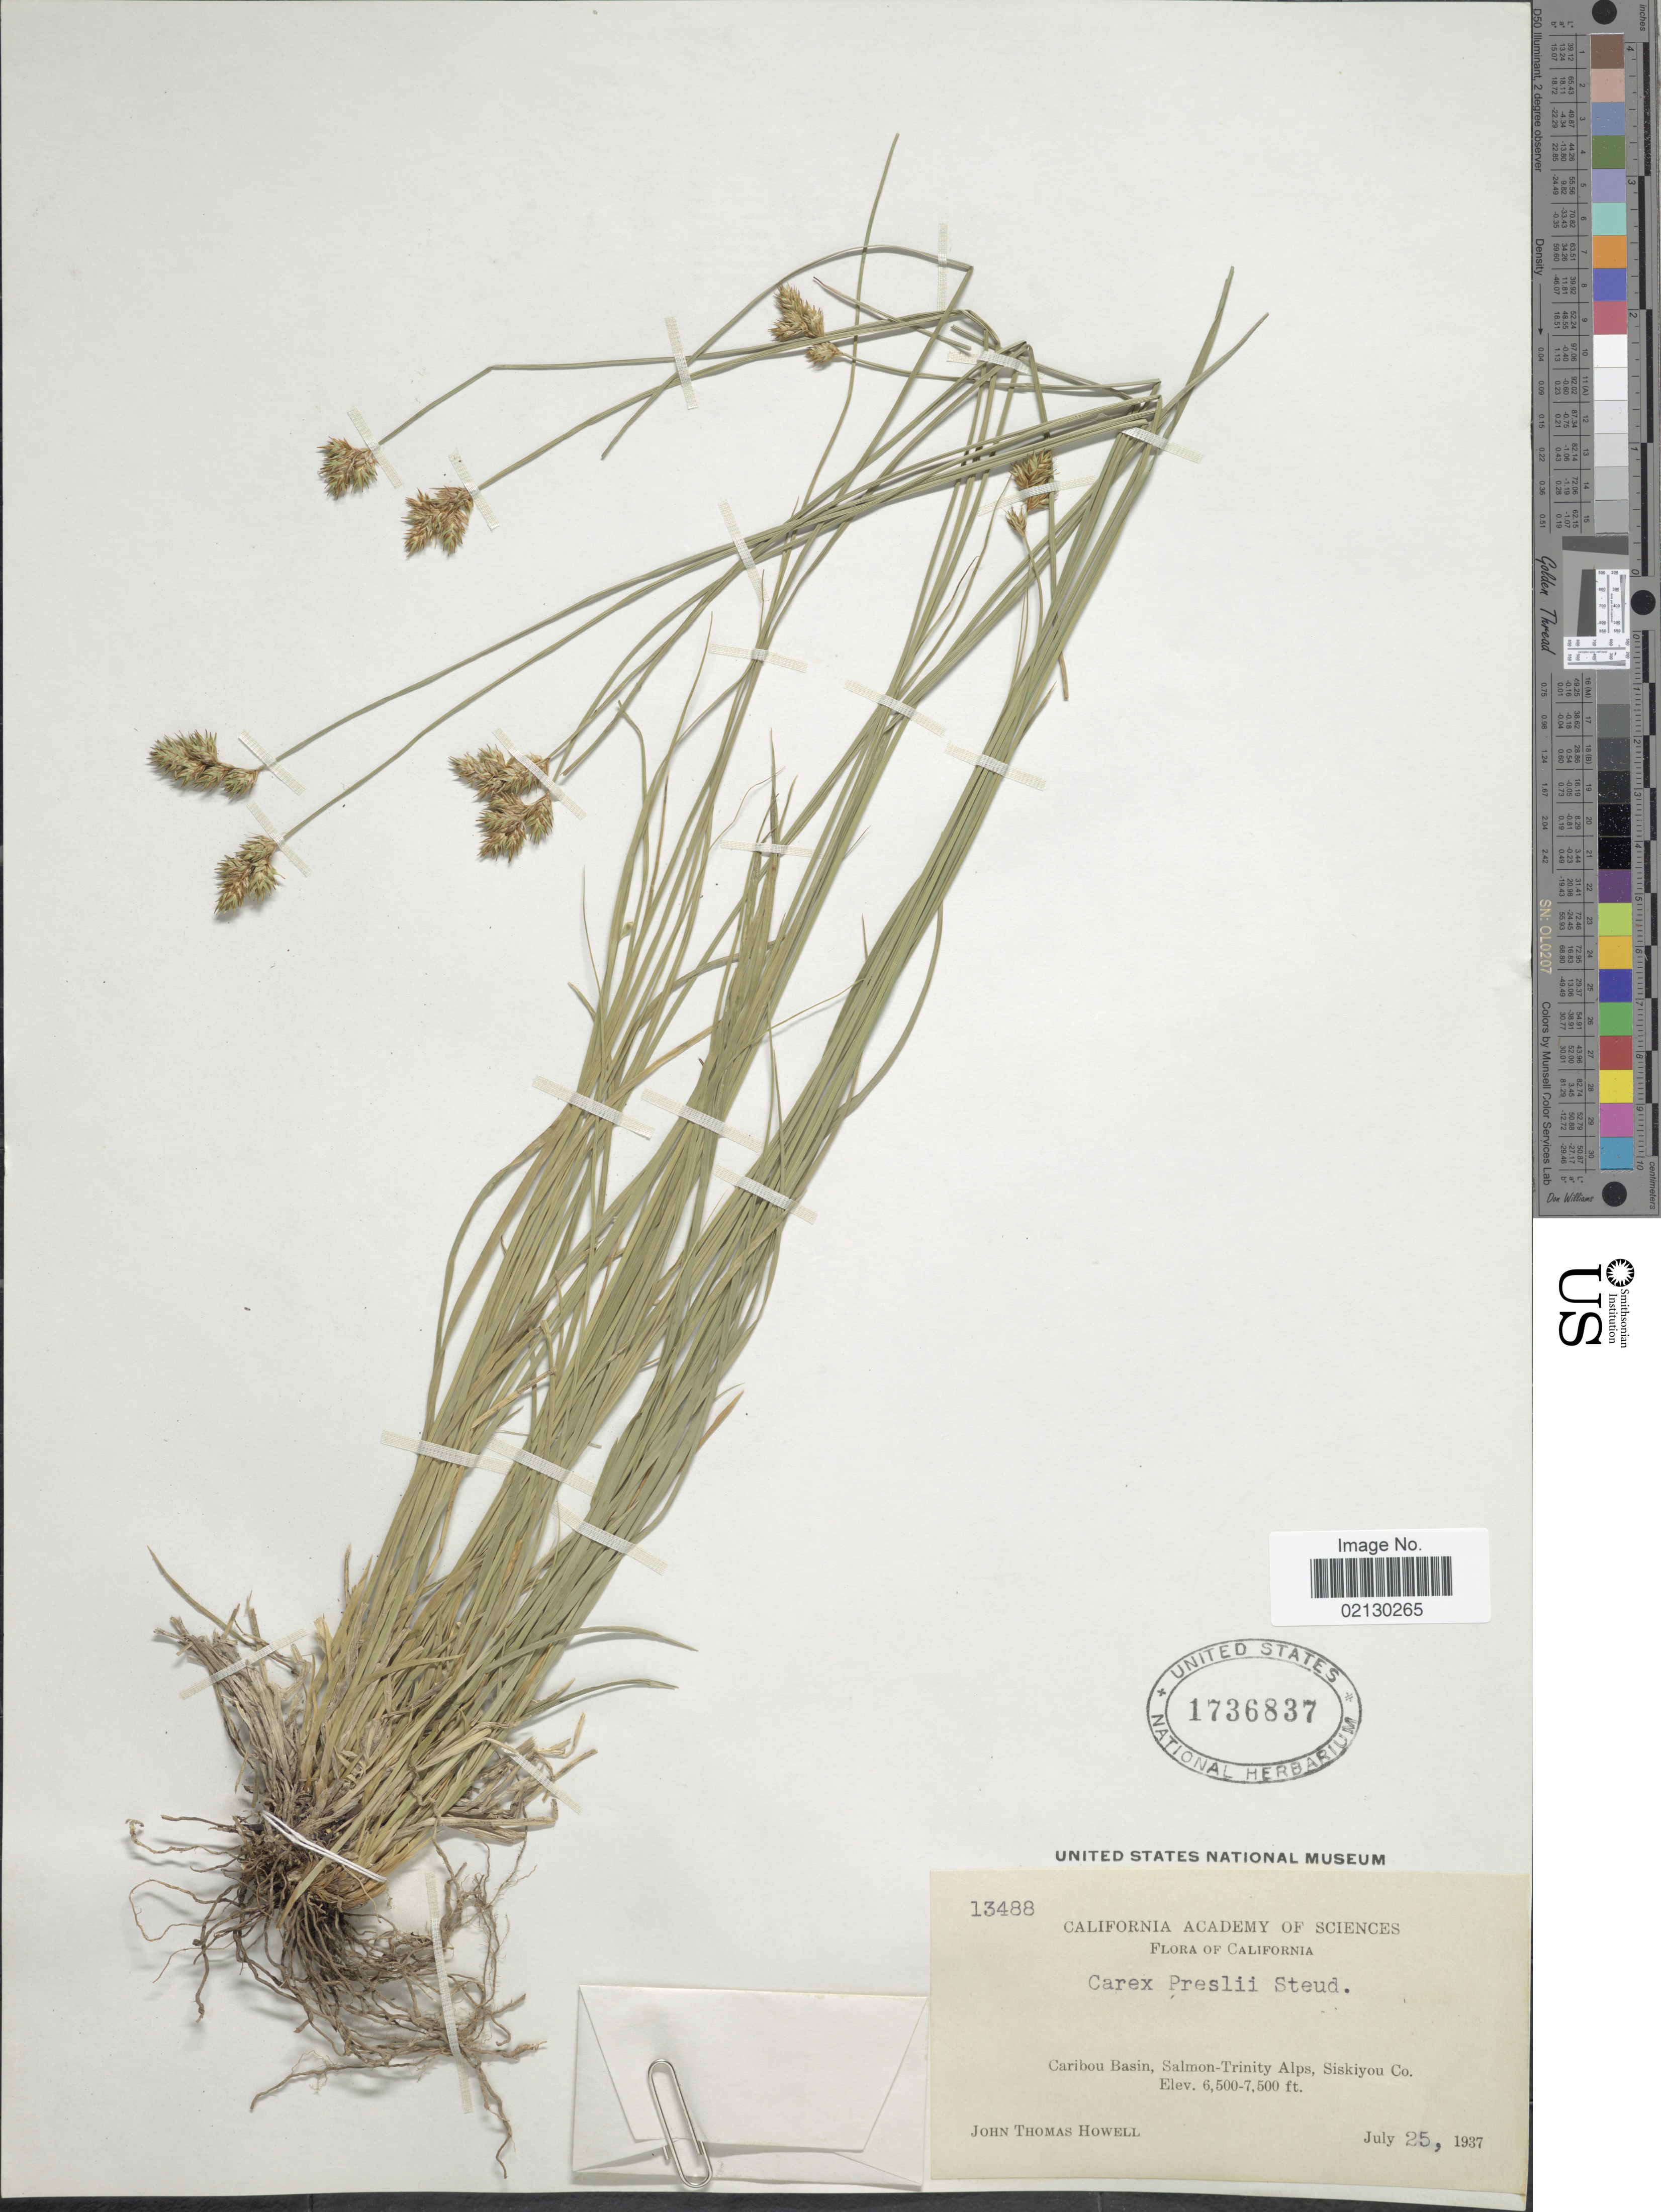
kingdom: Plantae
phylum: Tracheophyta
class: Liliopsida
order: Poales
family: Cyperaceae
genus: Carex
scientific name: Carex preslii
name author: Steud.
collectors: J. T. Howell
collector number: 13488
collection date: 1937-07-25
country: United States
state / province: California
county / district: Siskiyou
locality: Caribou Basin, Salmon-Trinity Alps, Siskiyou Co.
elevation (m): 1981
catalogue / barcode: US 1736837